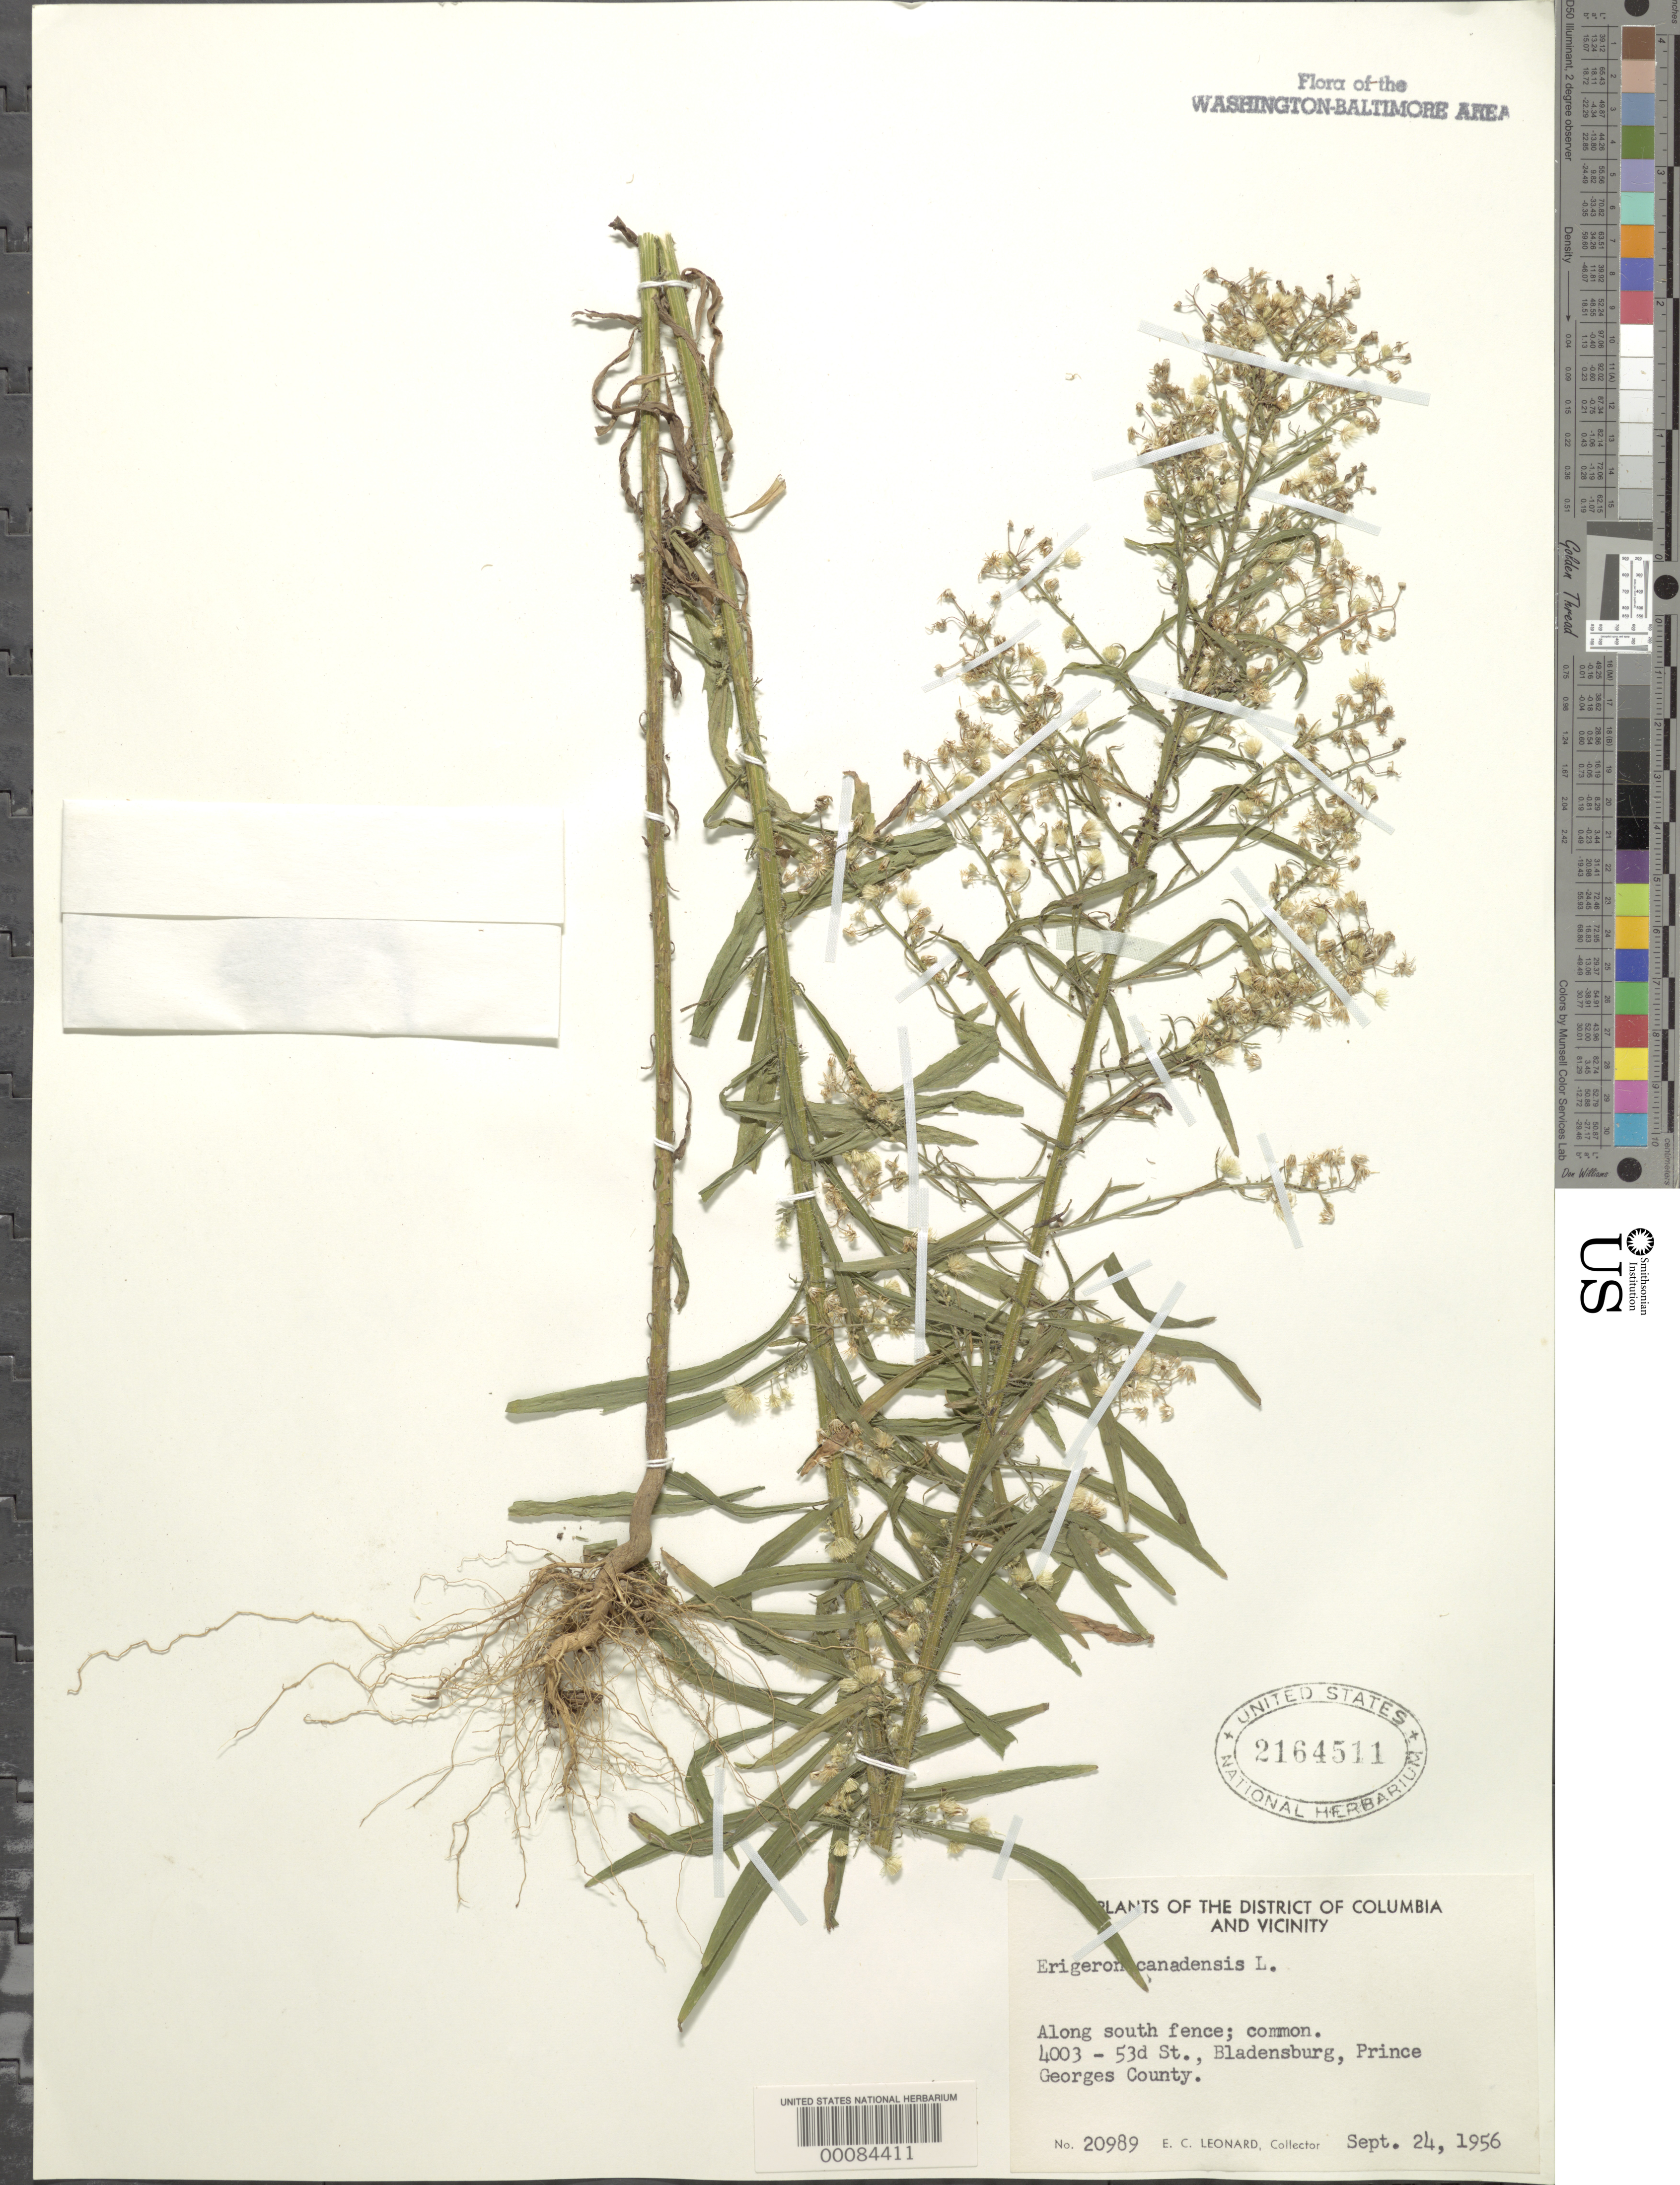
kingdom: Plantae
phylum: Tracheophyta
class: Magnoliopsida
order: Asterales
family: Asteraceae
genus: Conyza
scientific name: Conyza canadensis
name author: (L.) Cronq.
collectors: E. C. Leonard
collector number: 20989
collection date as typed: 24 Sep 1956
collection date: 1956-09-24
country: United States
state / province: Maryland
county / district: Prince George's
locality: Bladensburg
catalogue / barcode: US 2164511